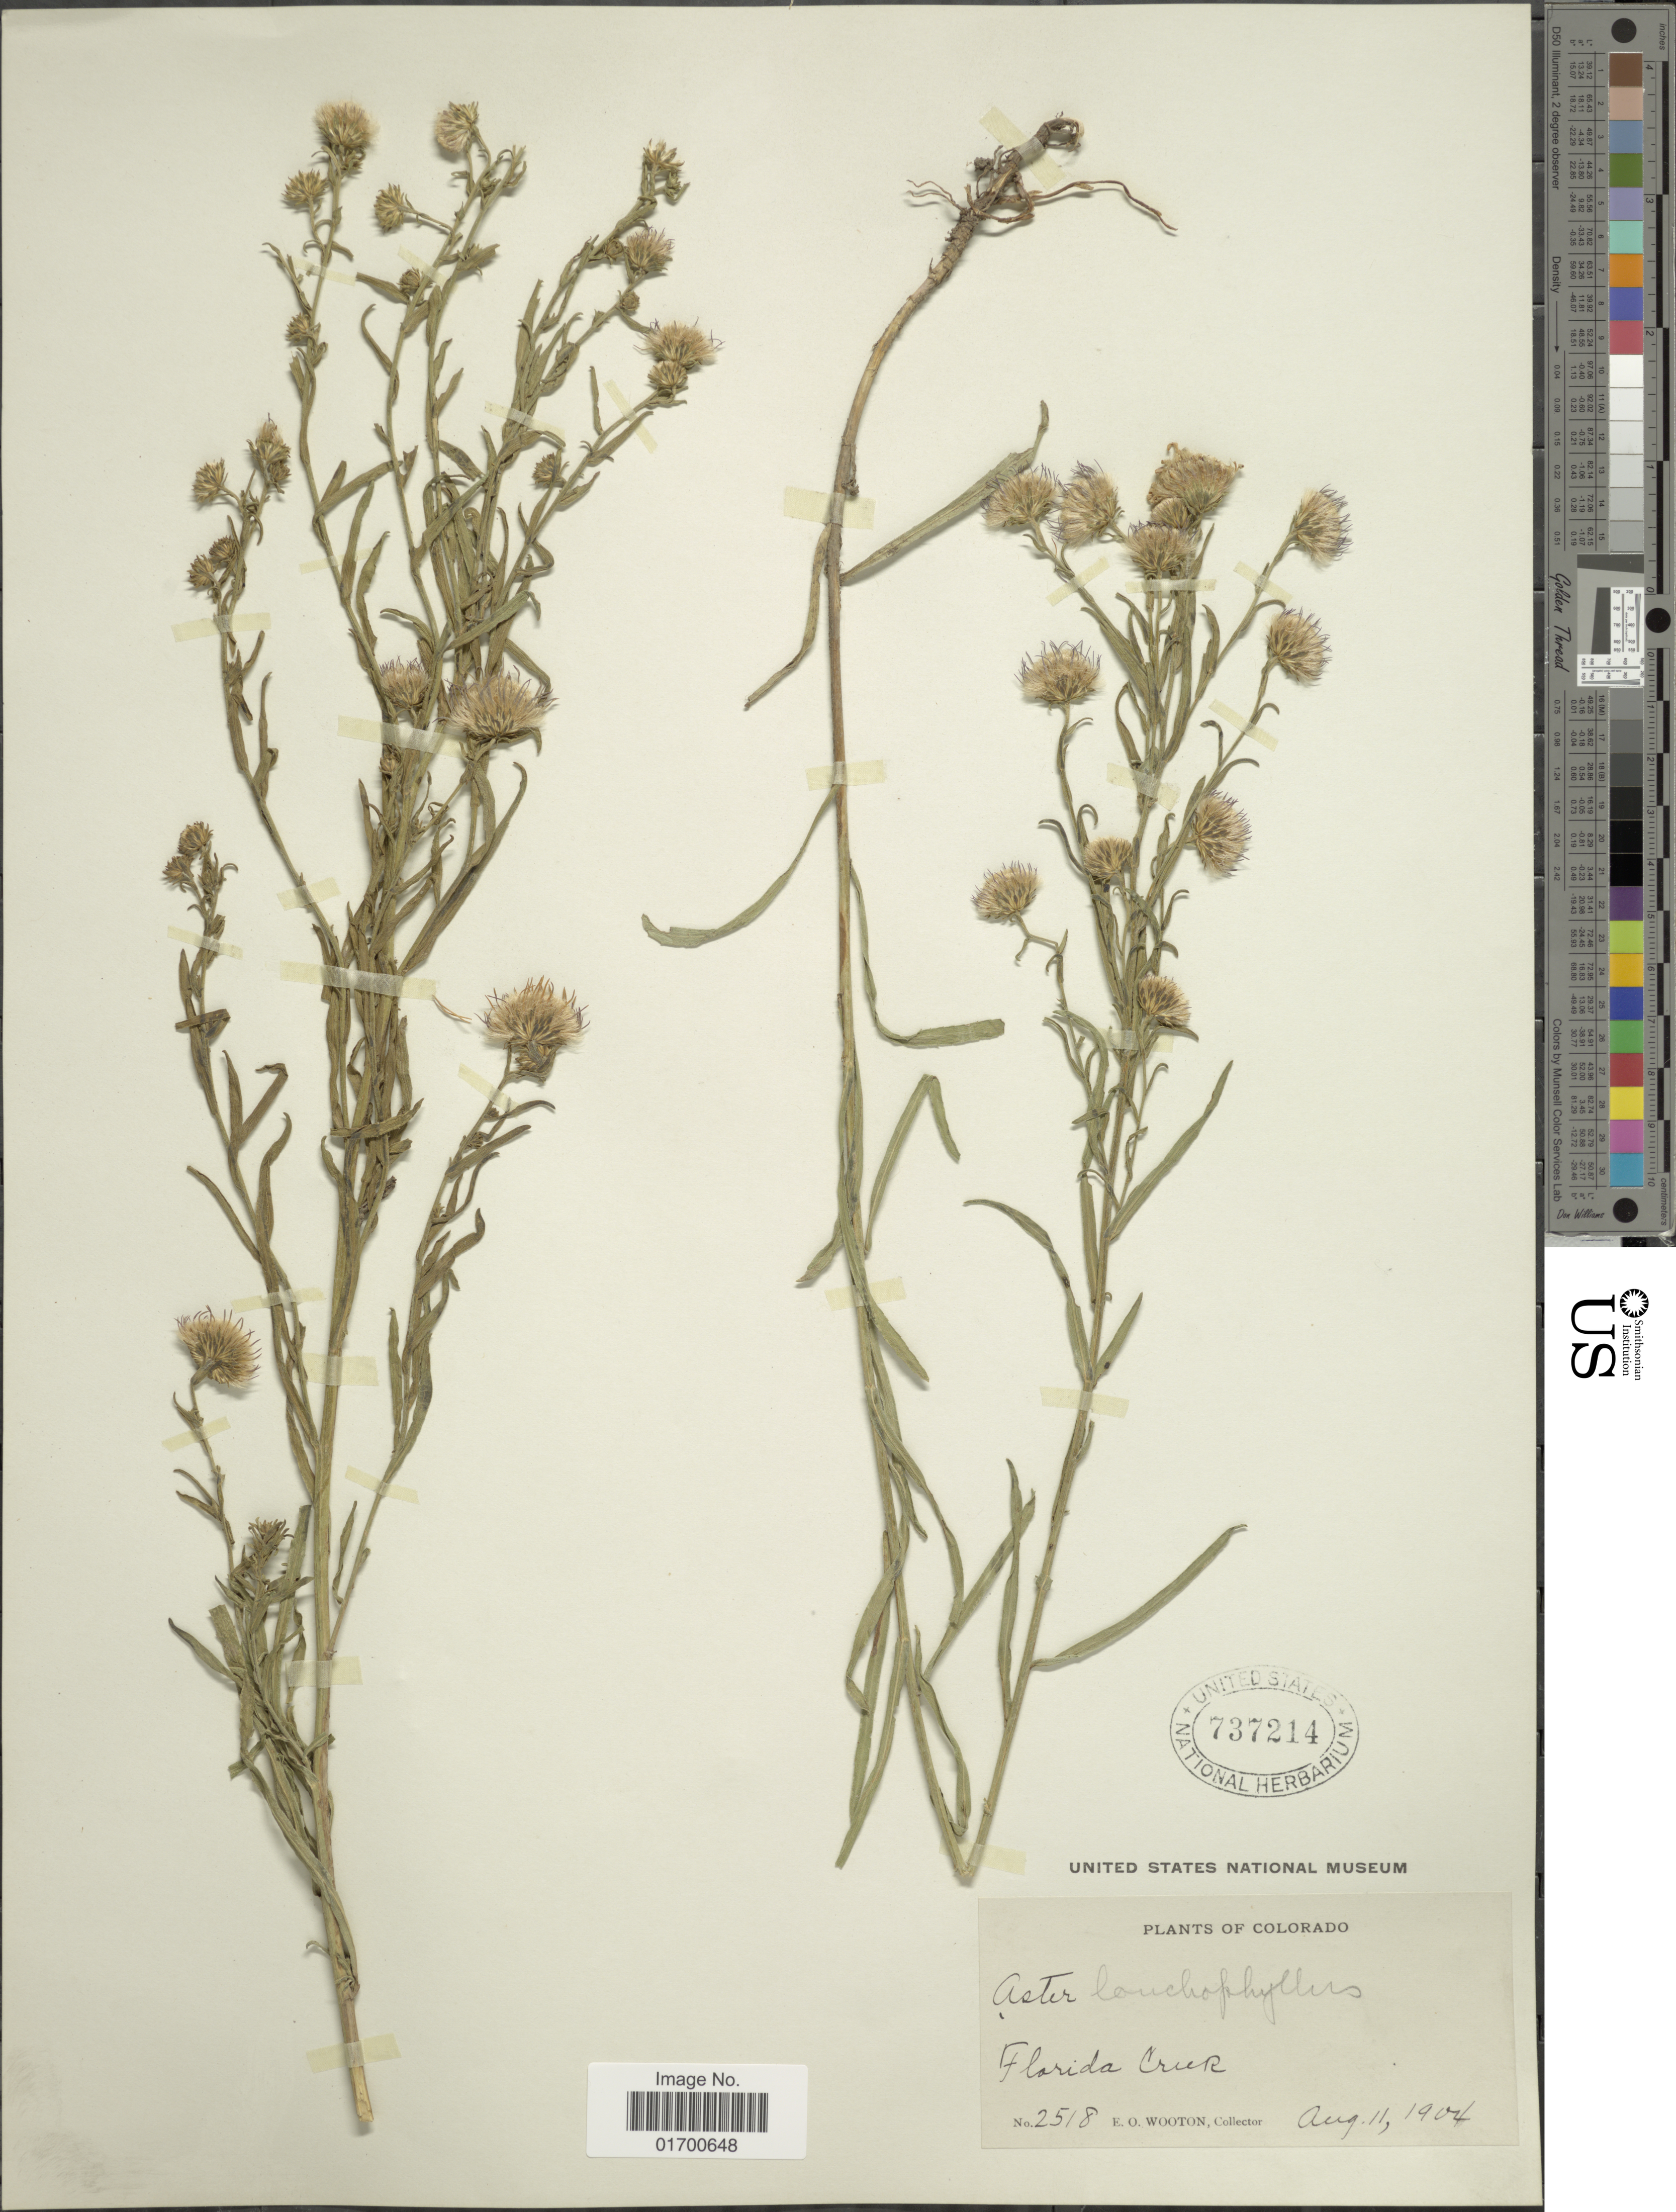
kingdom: Plantae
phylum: Tracheophyta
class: Magnoliopsida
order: Asterales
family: Asteraceae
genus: Symphyotrichum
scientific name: Symphyotrichum ascendens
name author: (Lindl.) G.L. Nesom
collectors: E. O. Wooton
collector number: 2518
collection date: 1904-08-11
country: United States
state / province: Colorado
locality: Florida Creek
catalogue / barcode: US 737214